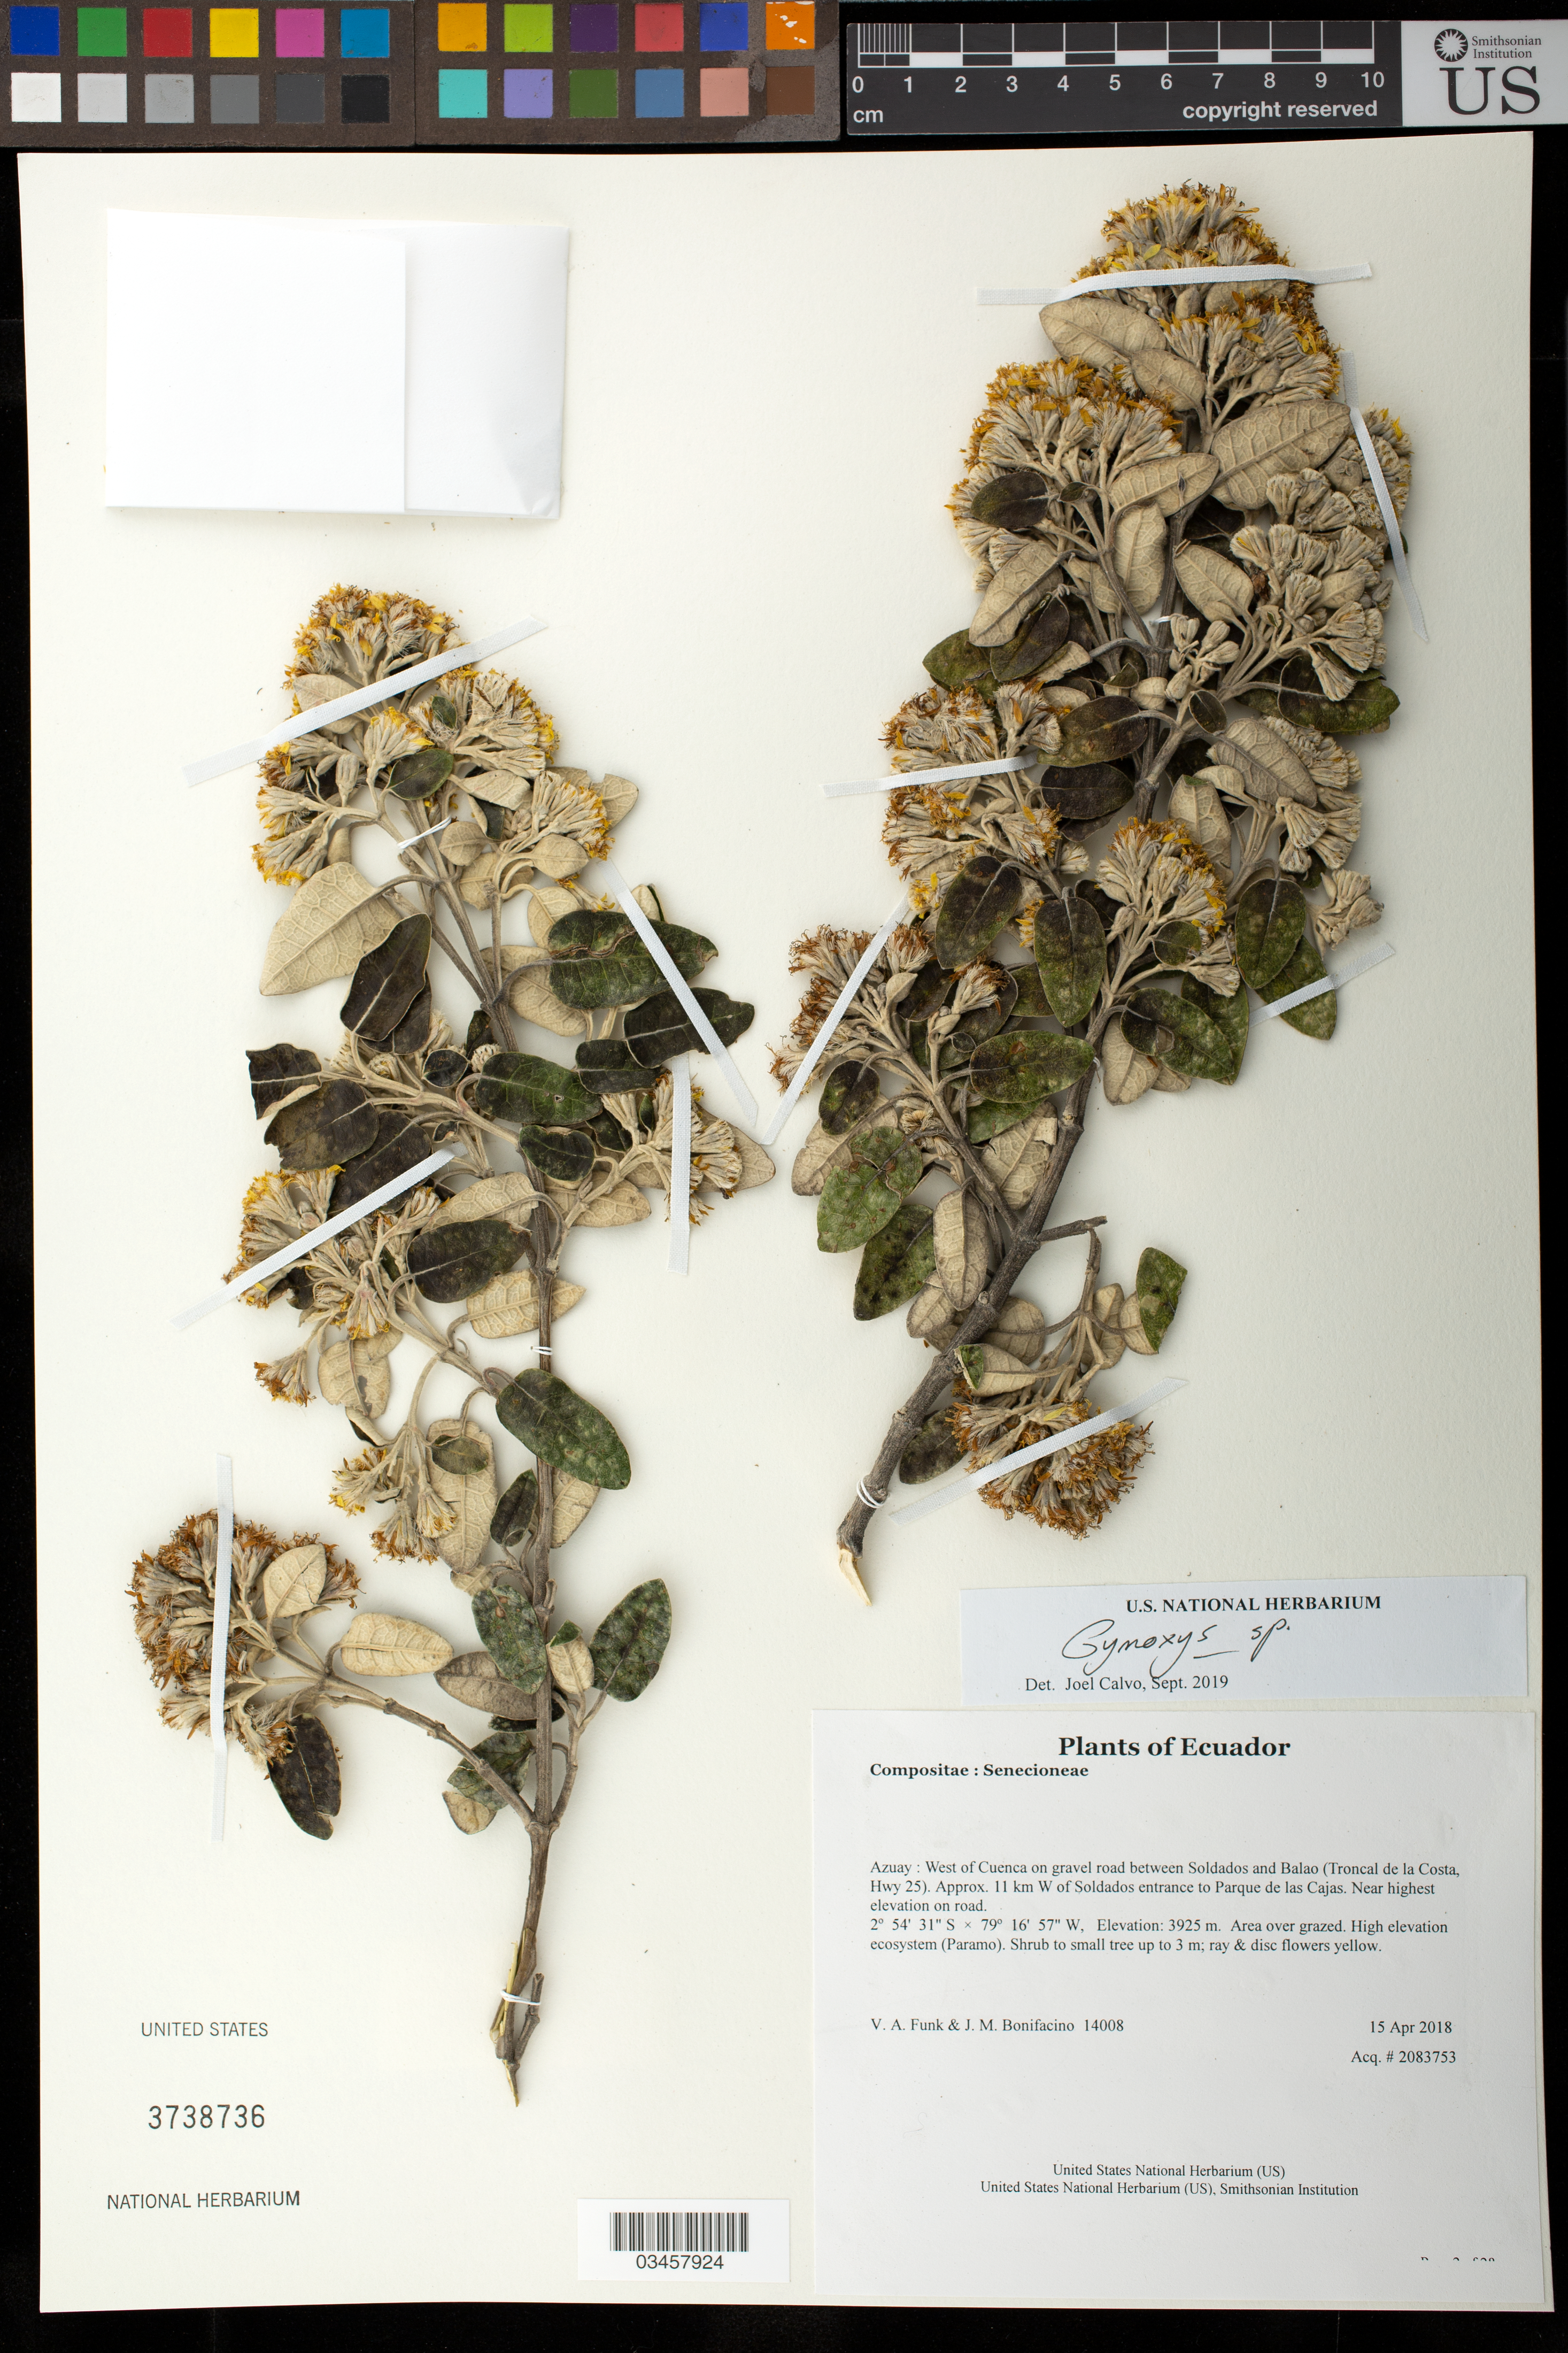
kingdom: Plantae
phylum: Tracheophyta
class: Magnoliopsida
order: Asterales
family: Asteraceae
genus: Gynoxys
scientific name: Gynoxys sp.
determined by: Calvo, Joel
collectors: V. Funk & M. Bonifacino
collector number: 14008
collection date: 2018-04-15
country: Ecuador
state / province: Azuay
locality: West of Cuenca on gravel road between Soldados and Balao (Troncal de la Costa, Hwy 25). Approx. 11 km W of Soldados entrance to Parque de las Cajas. Near highest elevation on road.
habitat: Area over grazed. High elevation ecosystem (Paramo).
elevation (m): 3925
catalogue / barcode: US 3738736